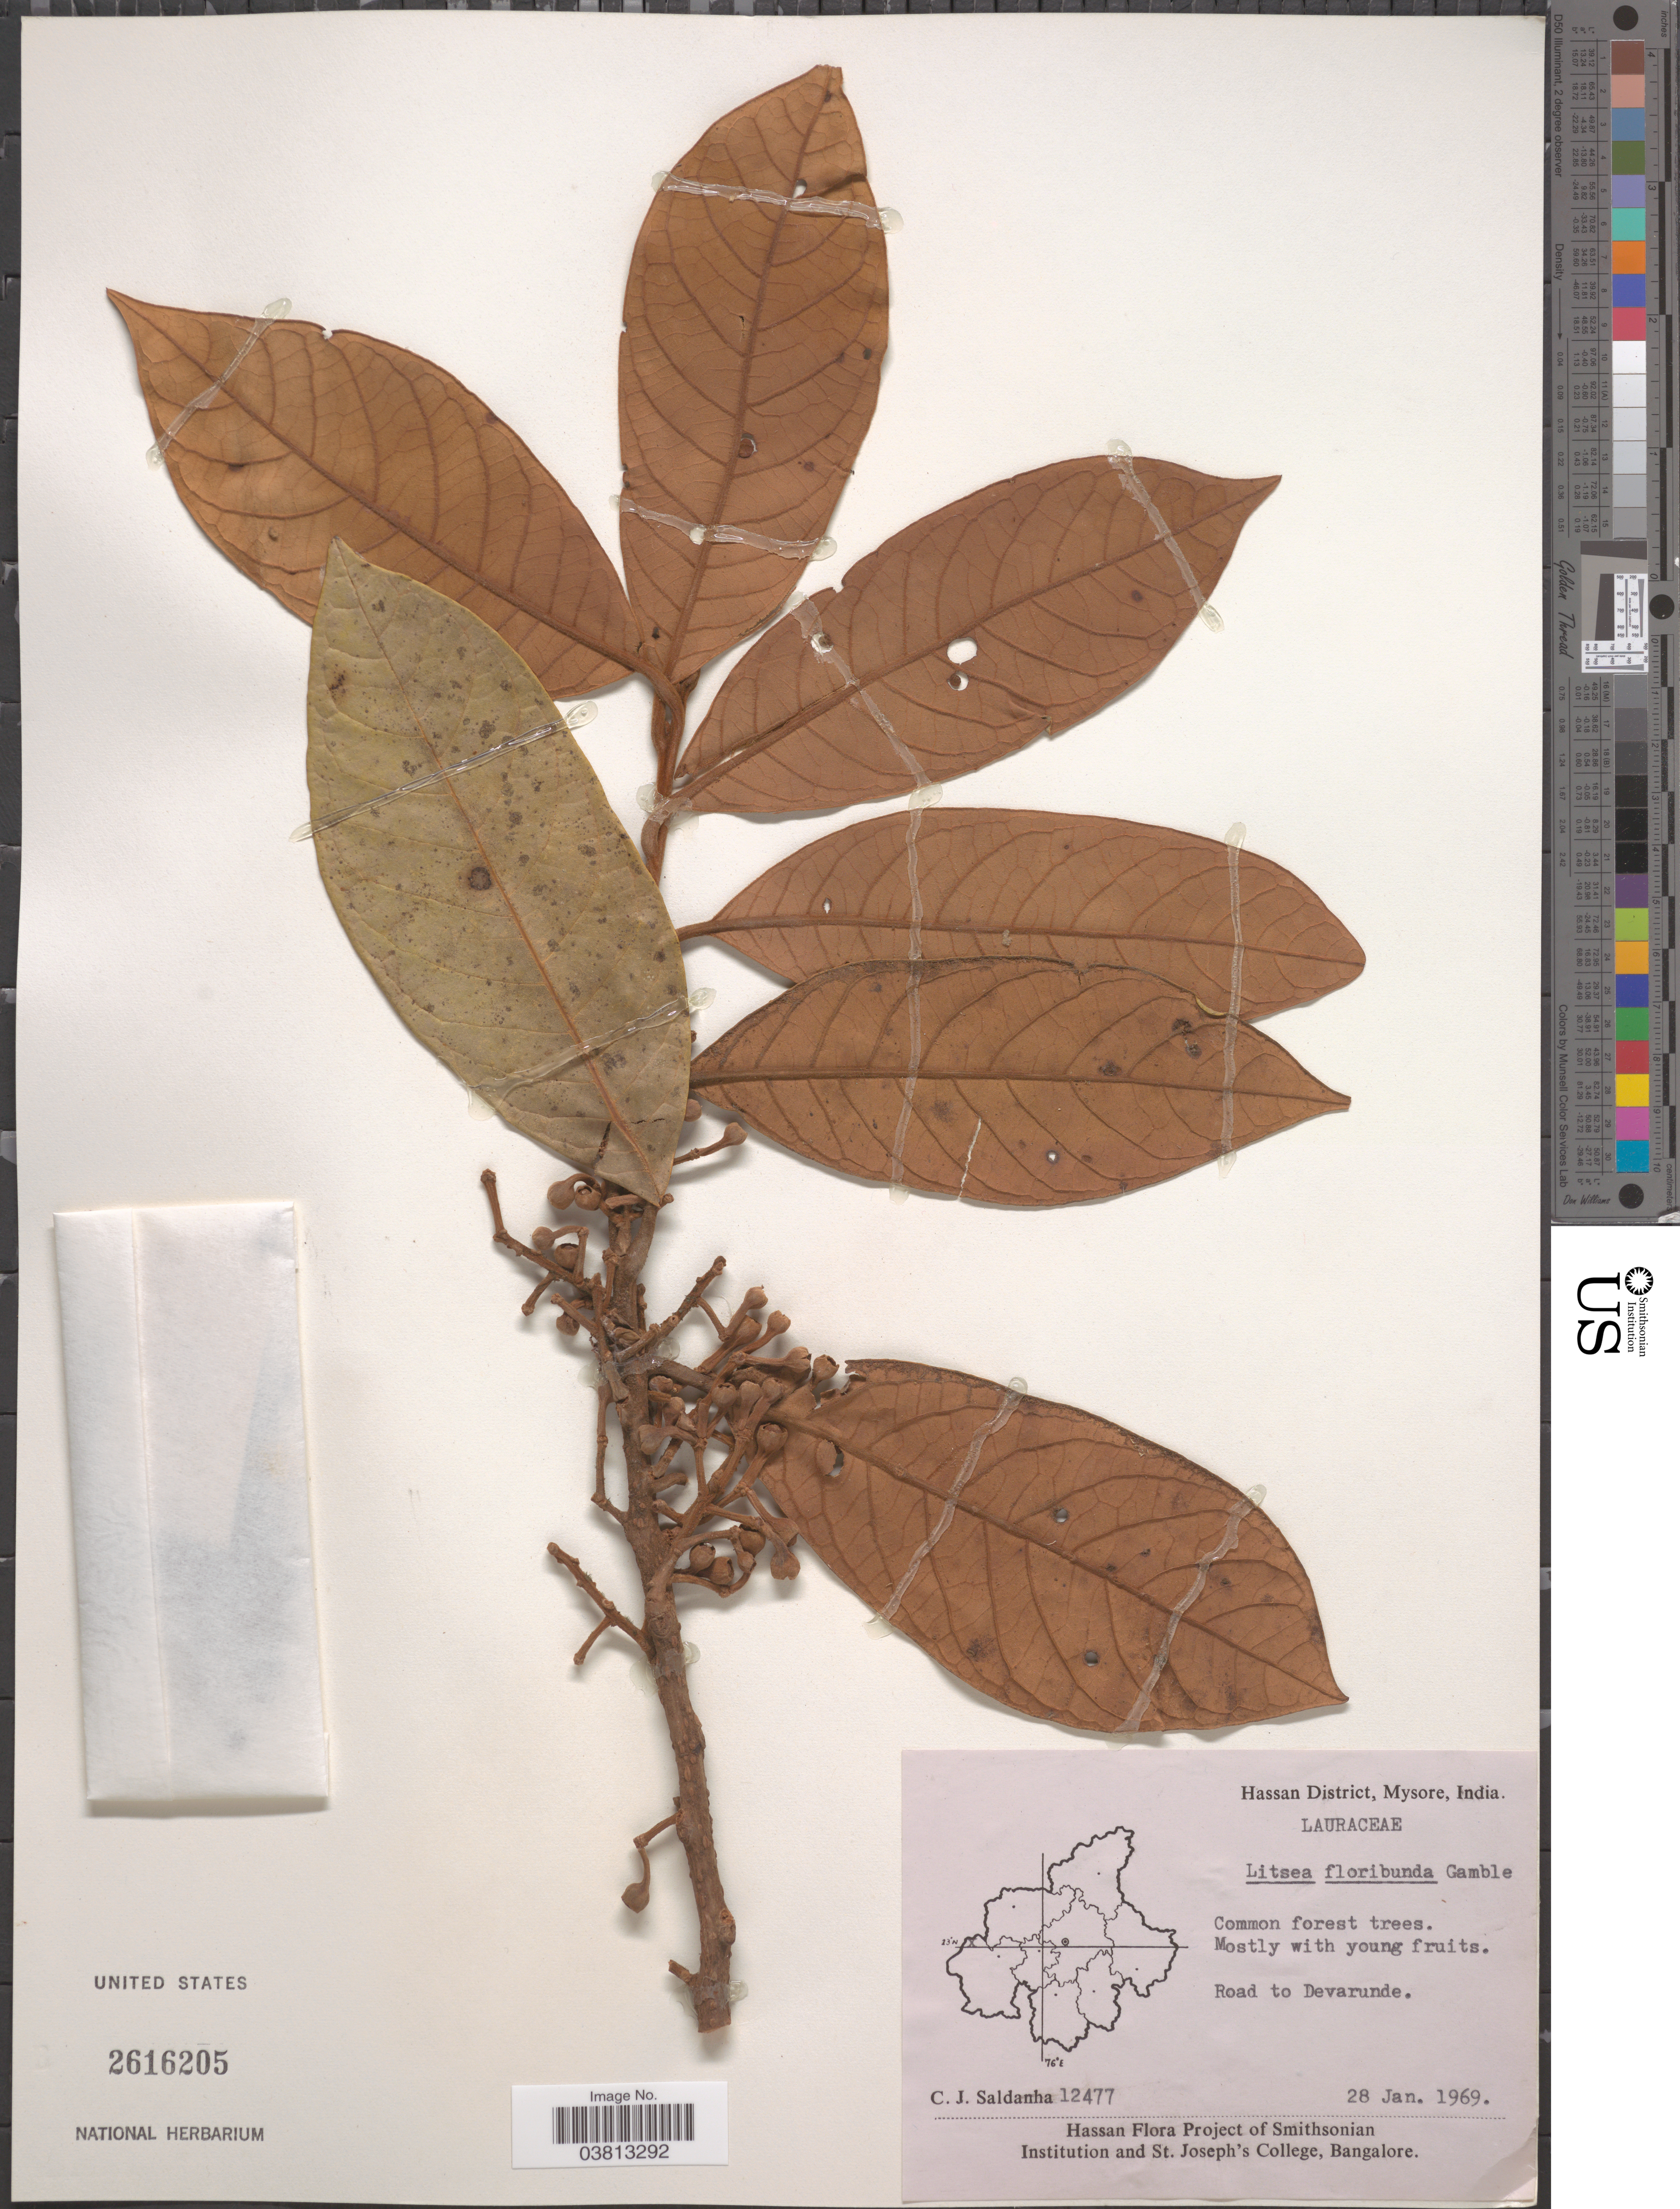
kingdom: Plantae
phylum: Tracheophyta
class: Magnoliopsida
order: Laurales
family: Lauraceae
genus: Litsea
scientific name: Litsea floribunda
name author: Gamble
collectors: C. J. Saldanha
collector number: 12477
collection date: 1969-01-28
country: India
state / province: Karnataka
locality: Hassan District, Mysore. Road to Devarunde.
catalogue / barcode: US 2616205